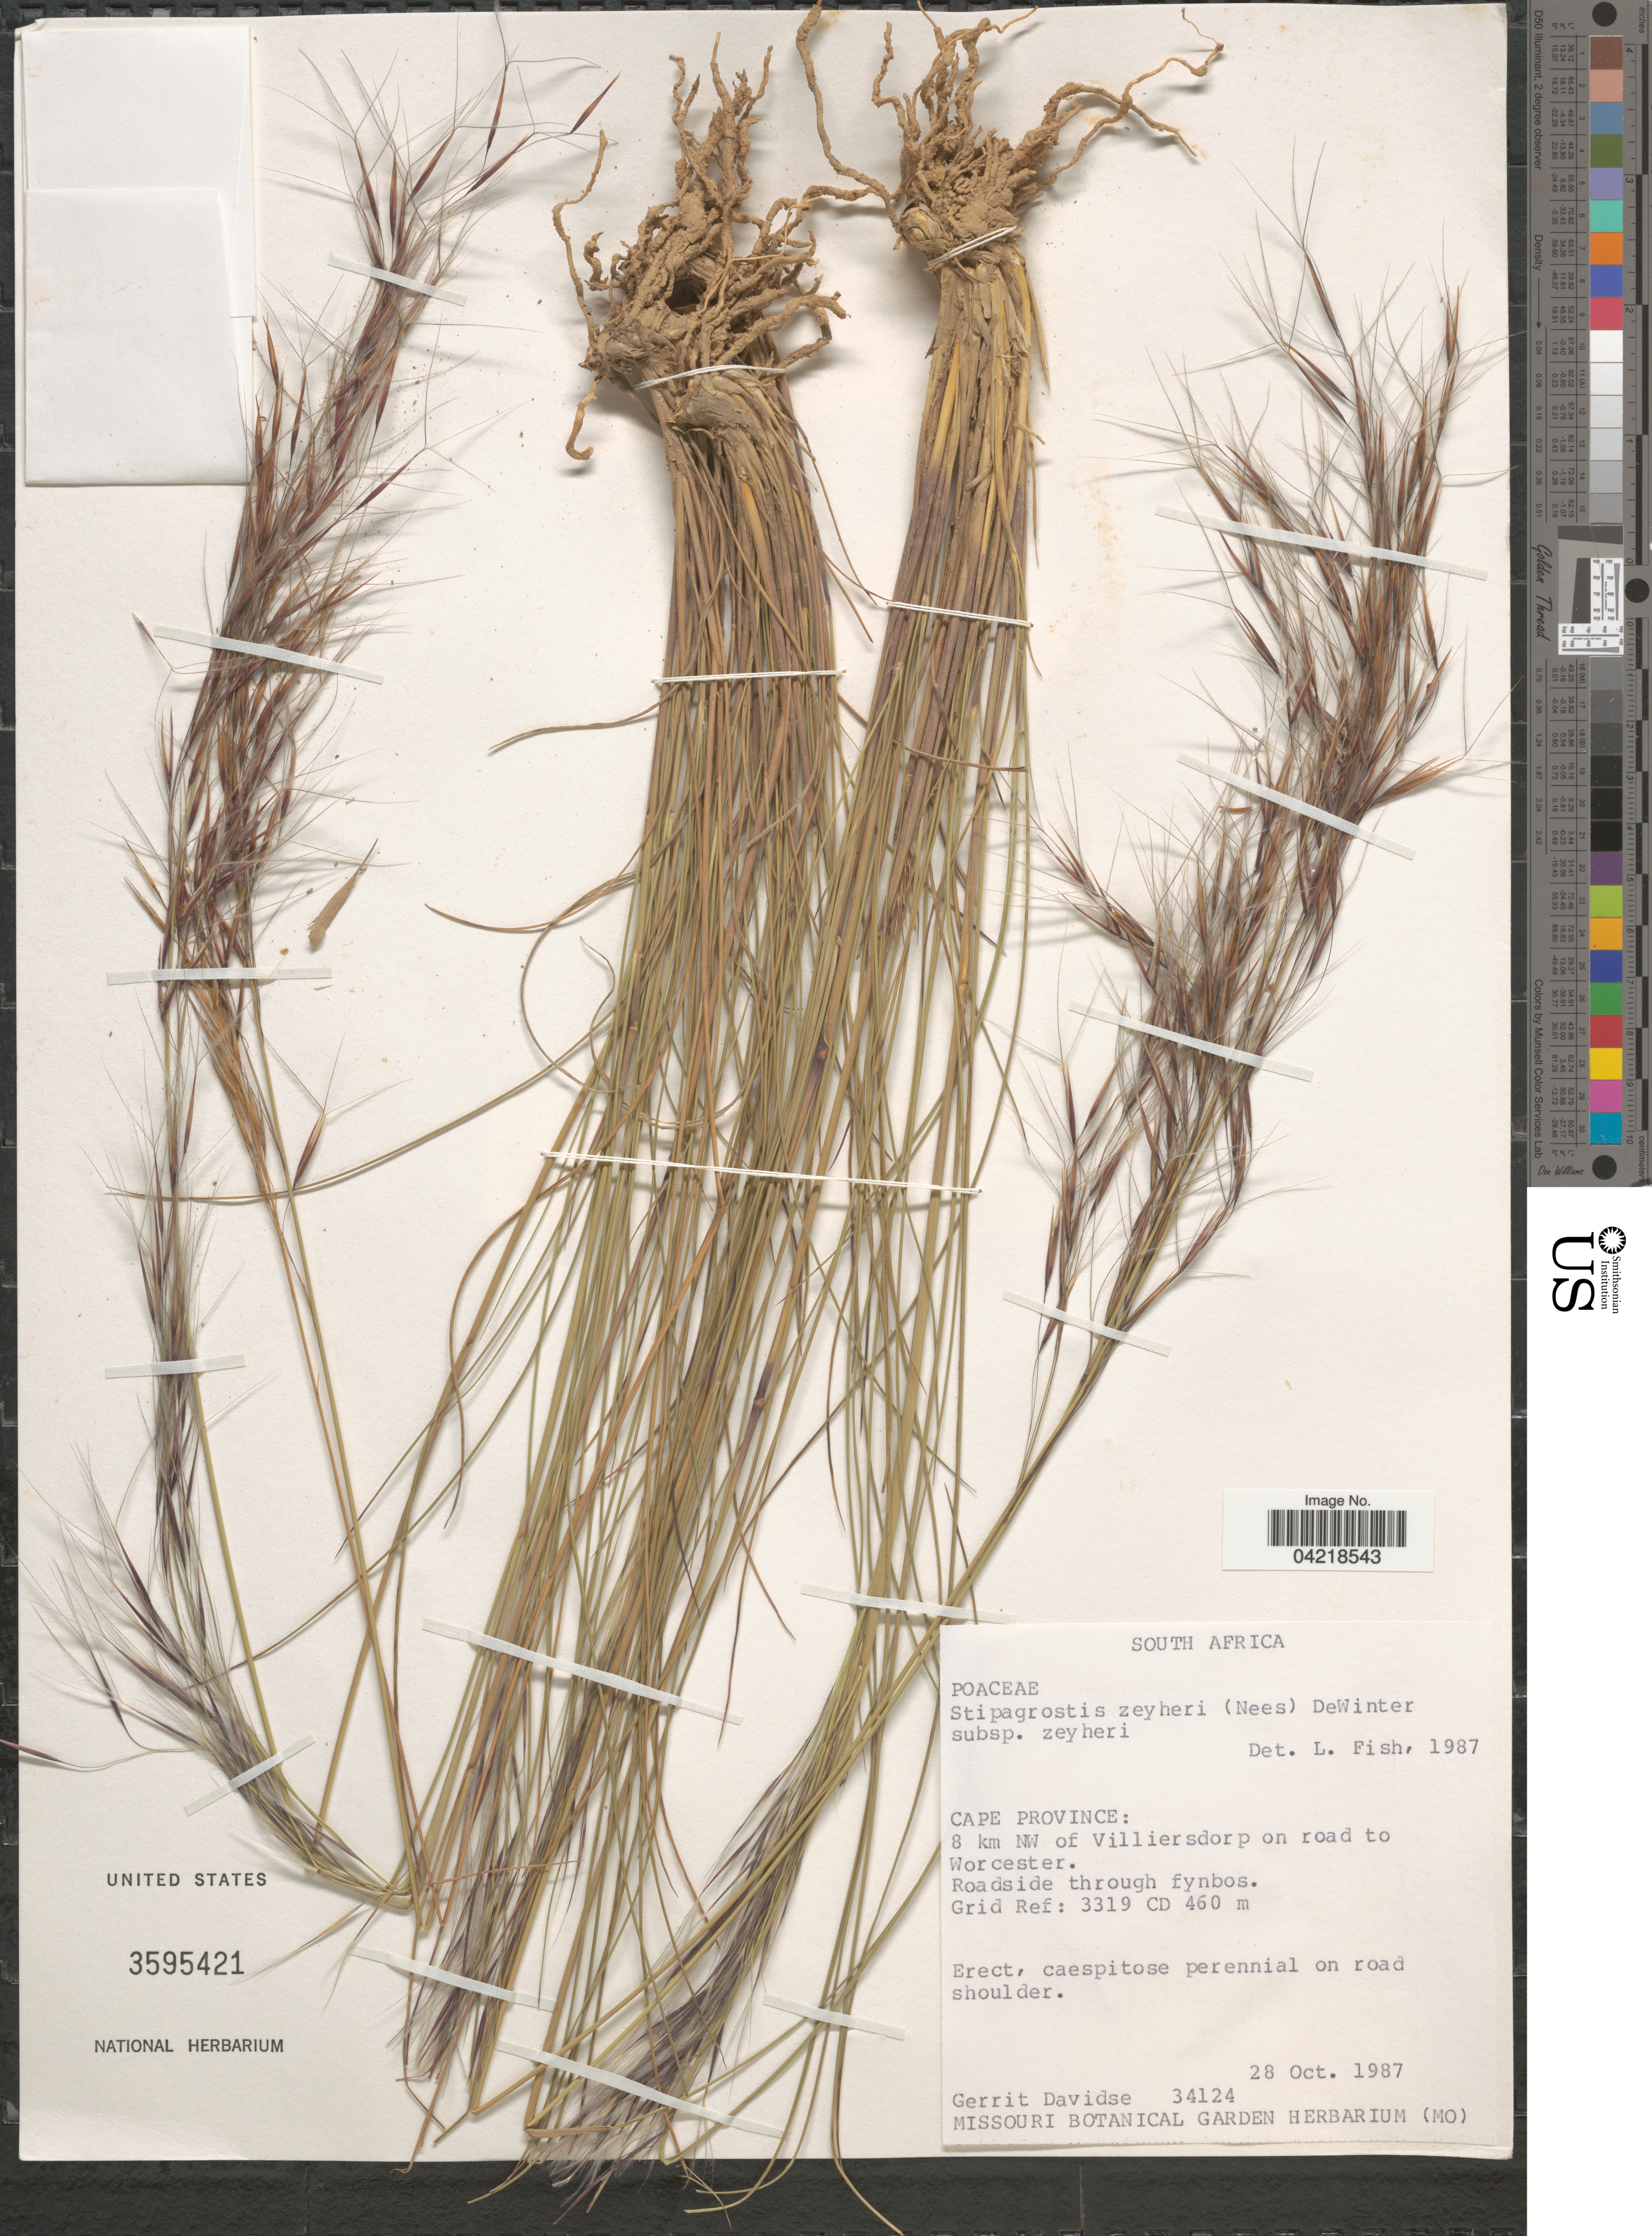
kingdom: Plantae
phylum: Tracheophyta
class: Liliopsida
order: Poales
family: Poaceae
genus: Stipagrostis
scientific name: Stipagrostis zeyheri subsp. zeyheri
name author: (Nees) De Winter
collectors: G. Davidse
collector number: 34124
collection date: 1987-10-28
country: South Africa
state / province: Western Cape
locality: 8 km NW of Villiersdorp on road to Worcester. Roadside through fynbos. Grid Ref: 3319 CD.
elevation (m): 460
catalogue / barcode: US 3595421